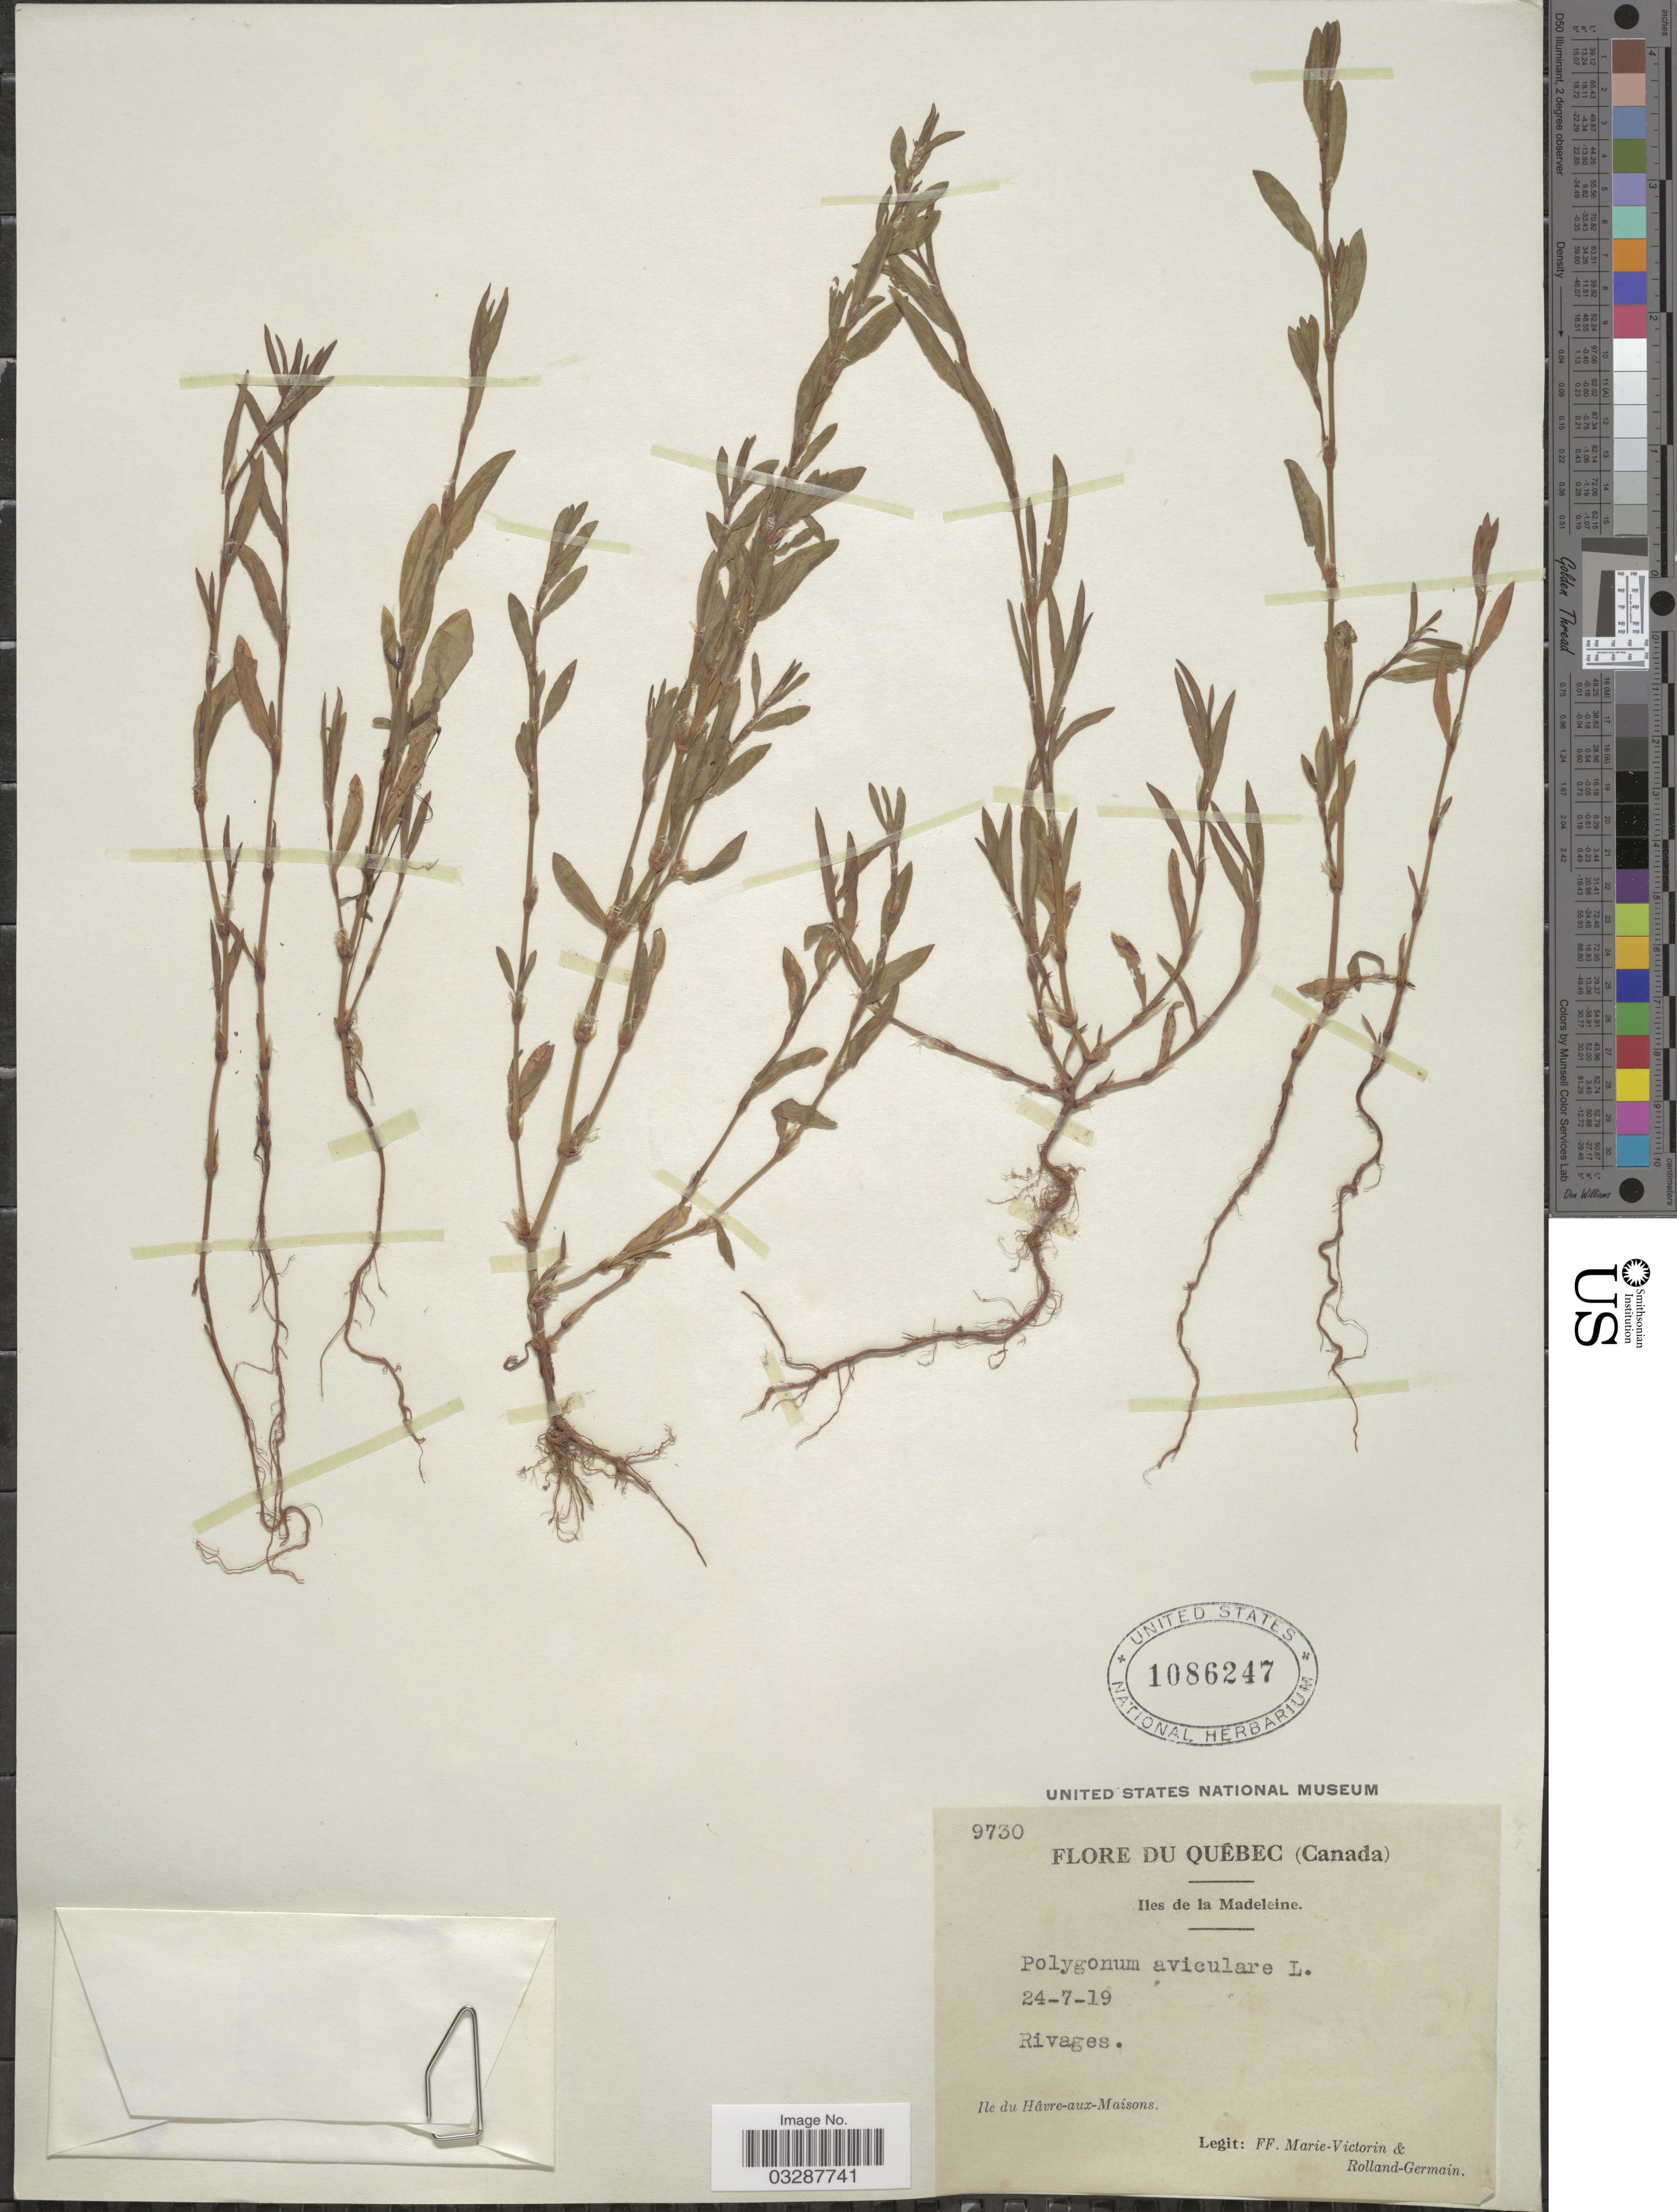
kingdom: Plantae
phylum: Tracheophyta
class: Magnoliopsida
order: Caryophyllales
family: Polygonaceae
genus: Polygonum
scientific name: Polygonum aviculare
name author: L.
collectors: F. Marie-Victorin & Rolland-Germain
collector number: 9730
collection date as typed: Transcribed d/m/y: 24/7/19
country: Canada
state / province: Quebec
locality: Iles de la Madeleine. Ile du Hâvre-aux-Maisons.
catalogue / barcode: US 1086247